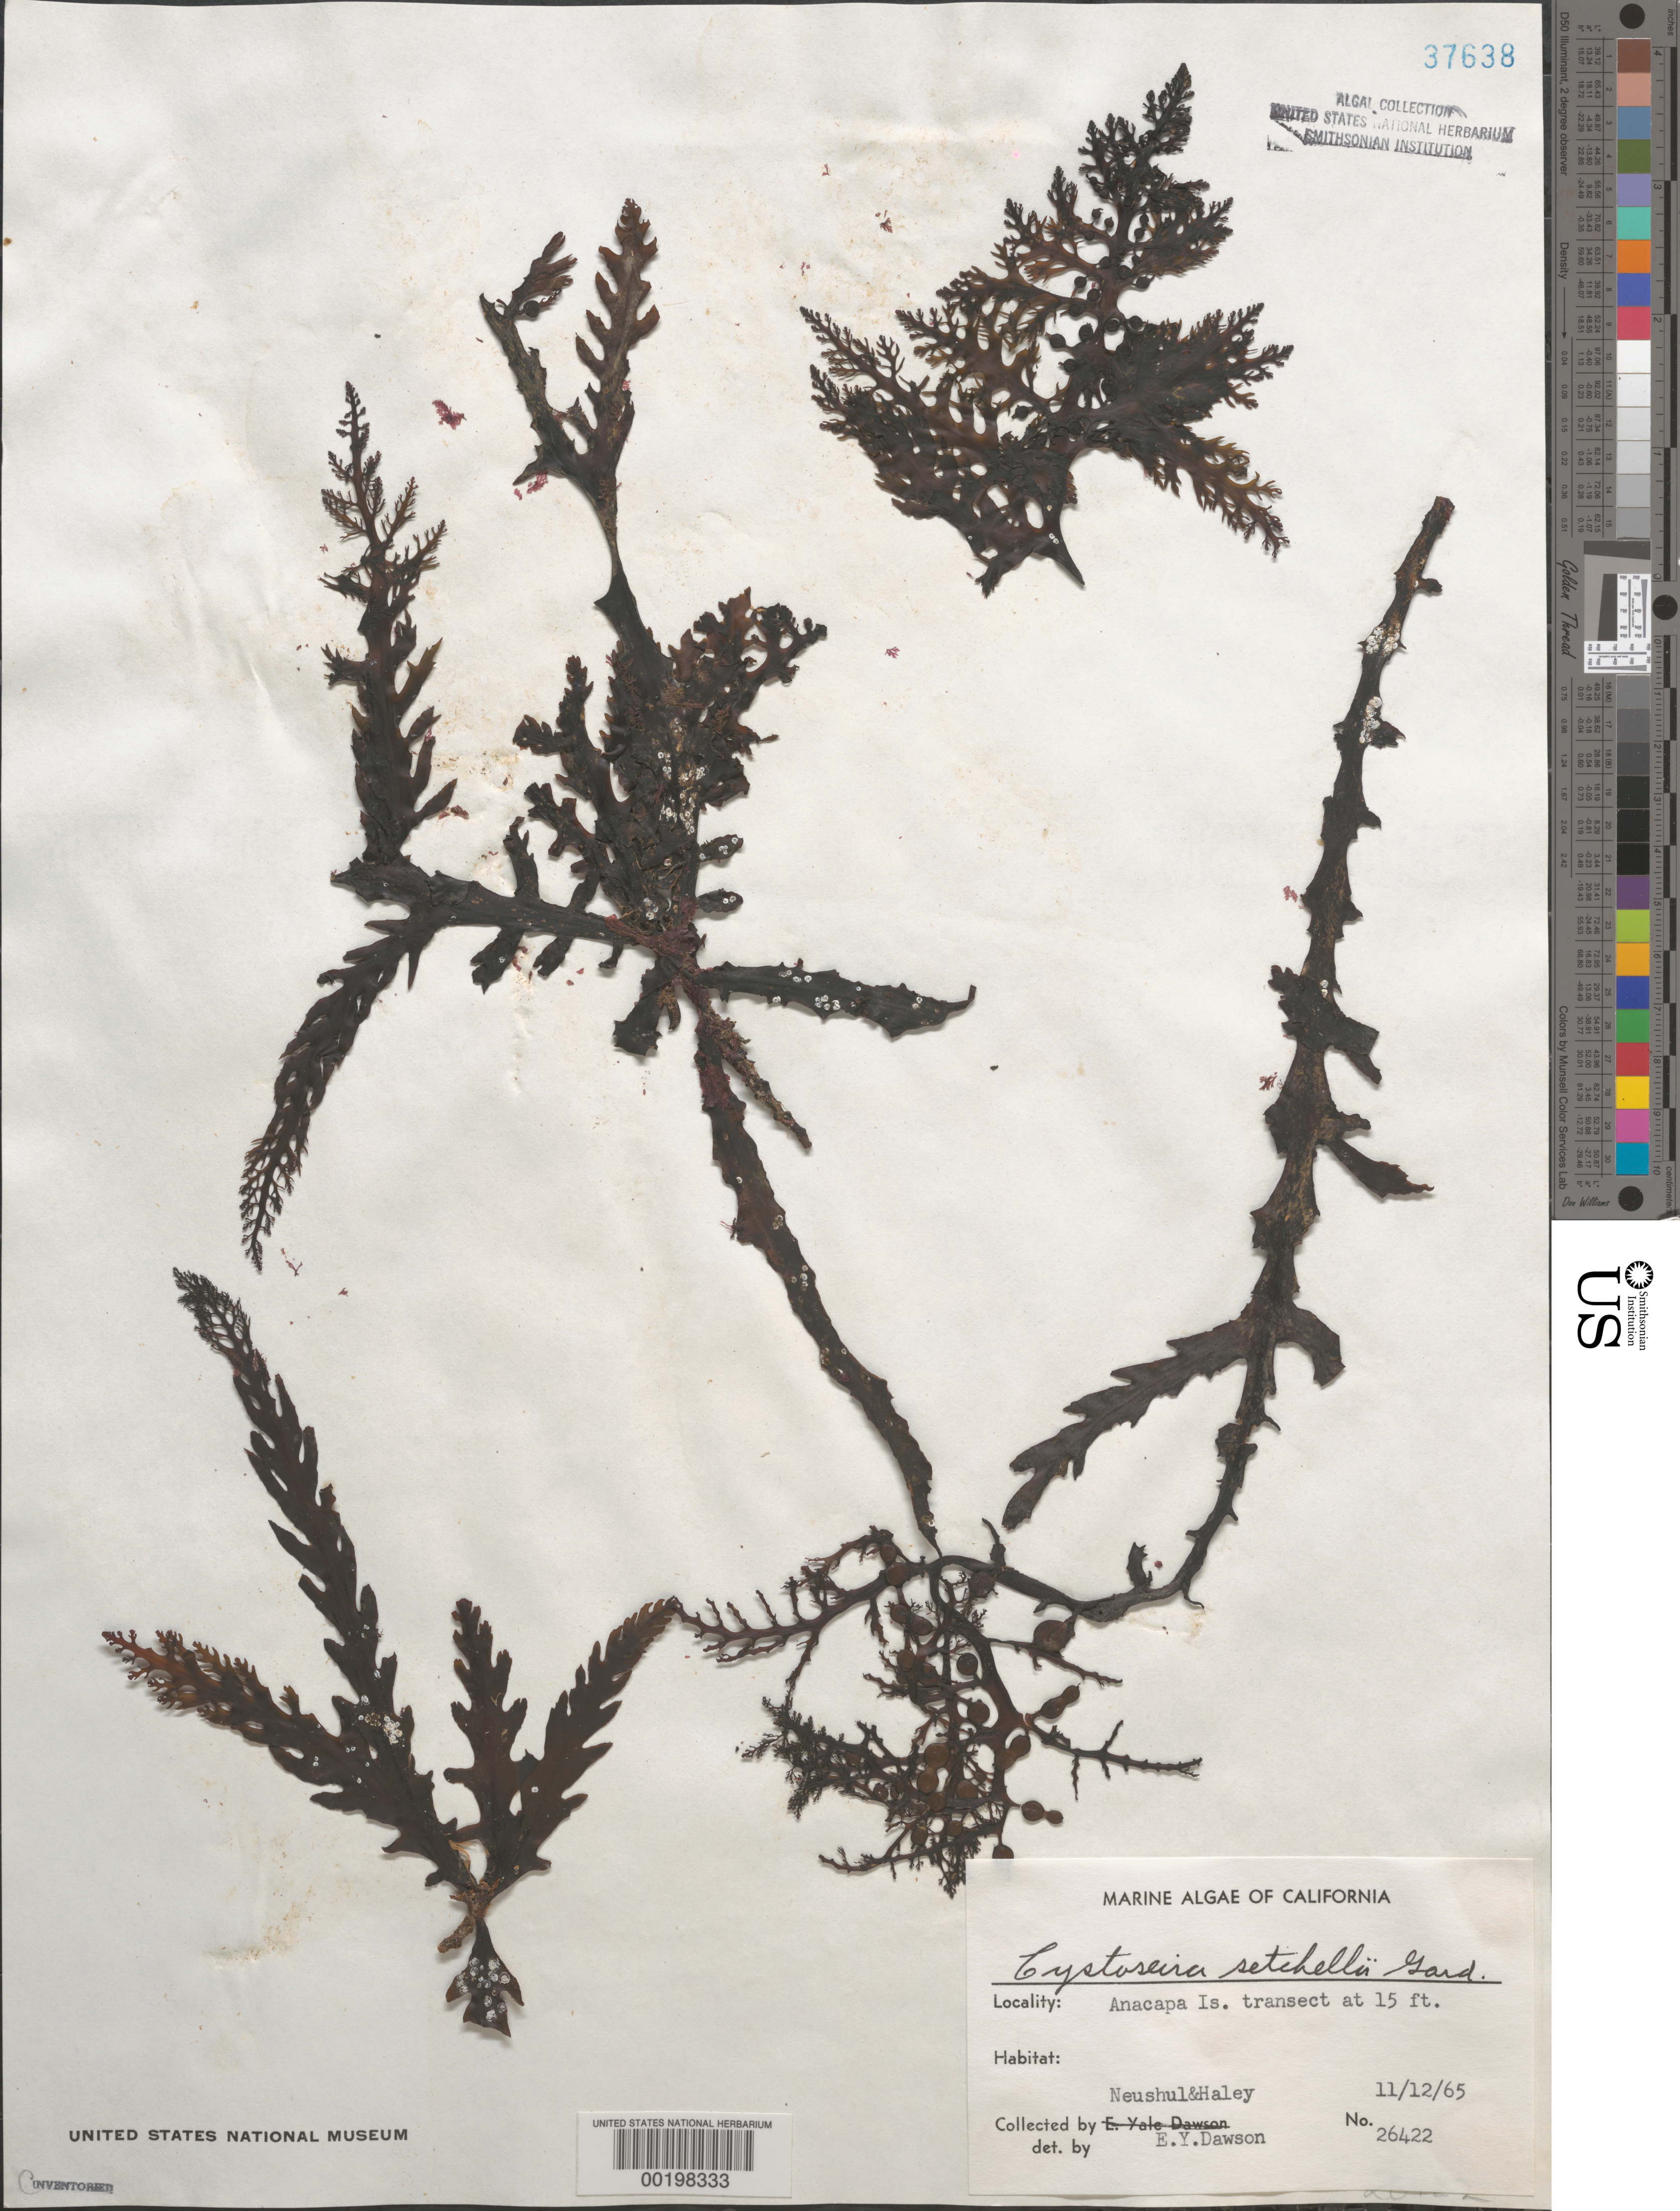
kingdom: Chromista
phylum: Ochrophyta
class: Phaeophyceae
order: Fucales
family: Sargassaceae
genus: Cystoseira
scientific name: Cystoseira setchellii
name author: N.L. Gardner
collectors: M. Neushul & B. Haley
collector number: EYD 26422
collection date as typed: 12 Nov 1965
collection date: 1965-11-12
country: United States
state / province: California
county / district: Ventura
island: Anacapa Island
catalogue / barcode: US 37638